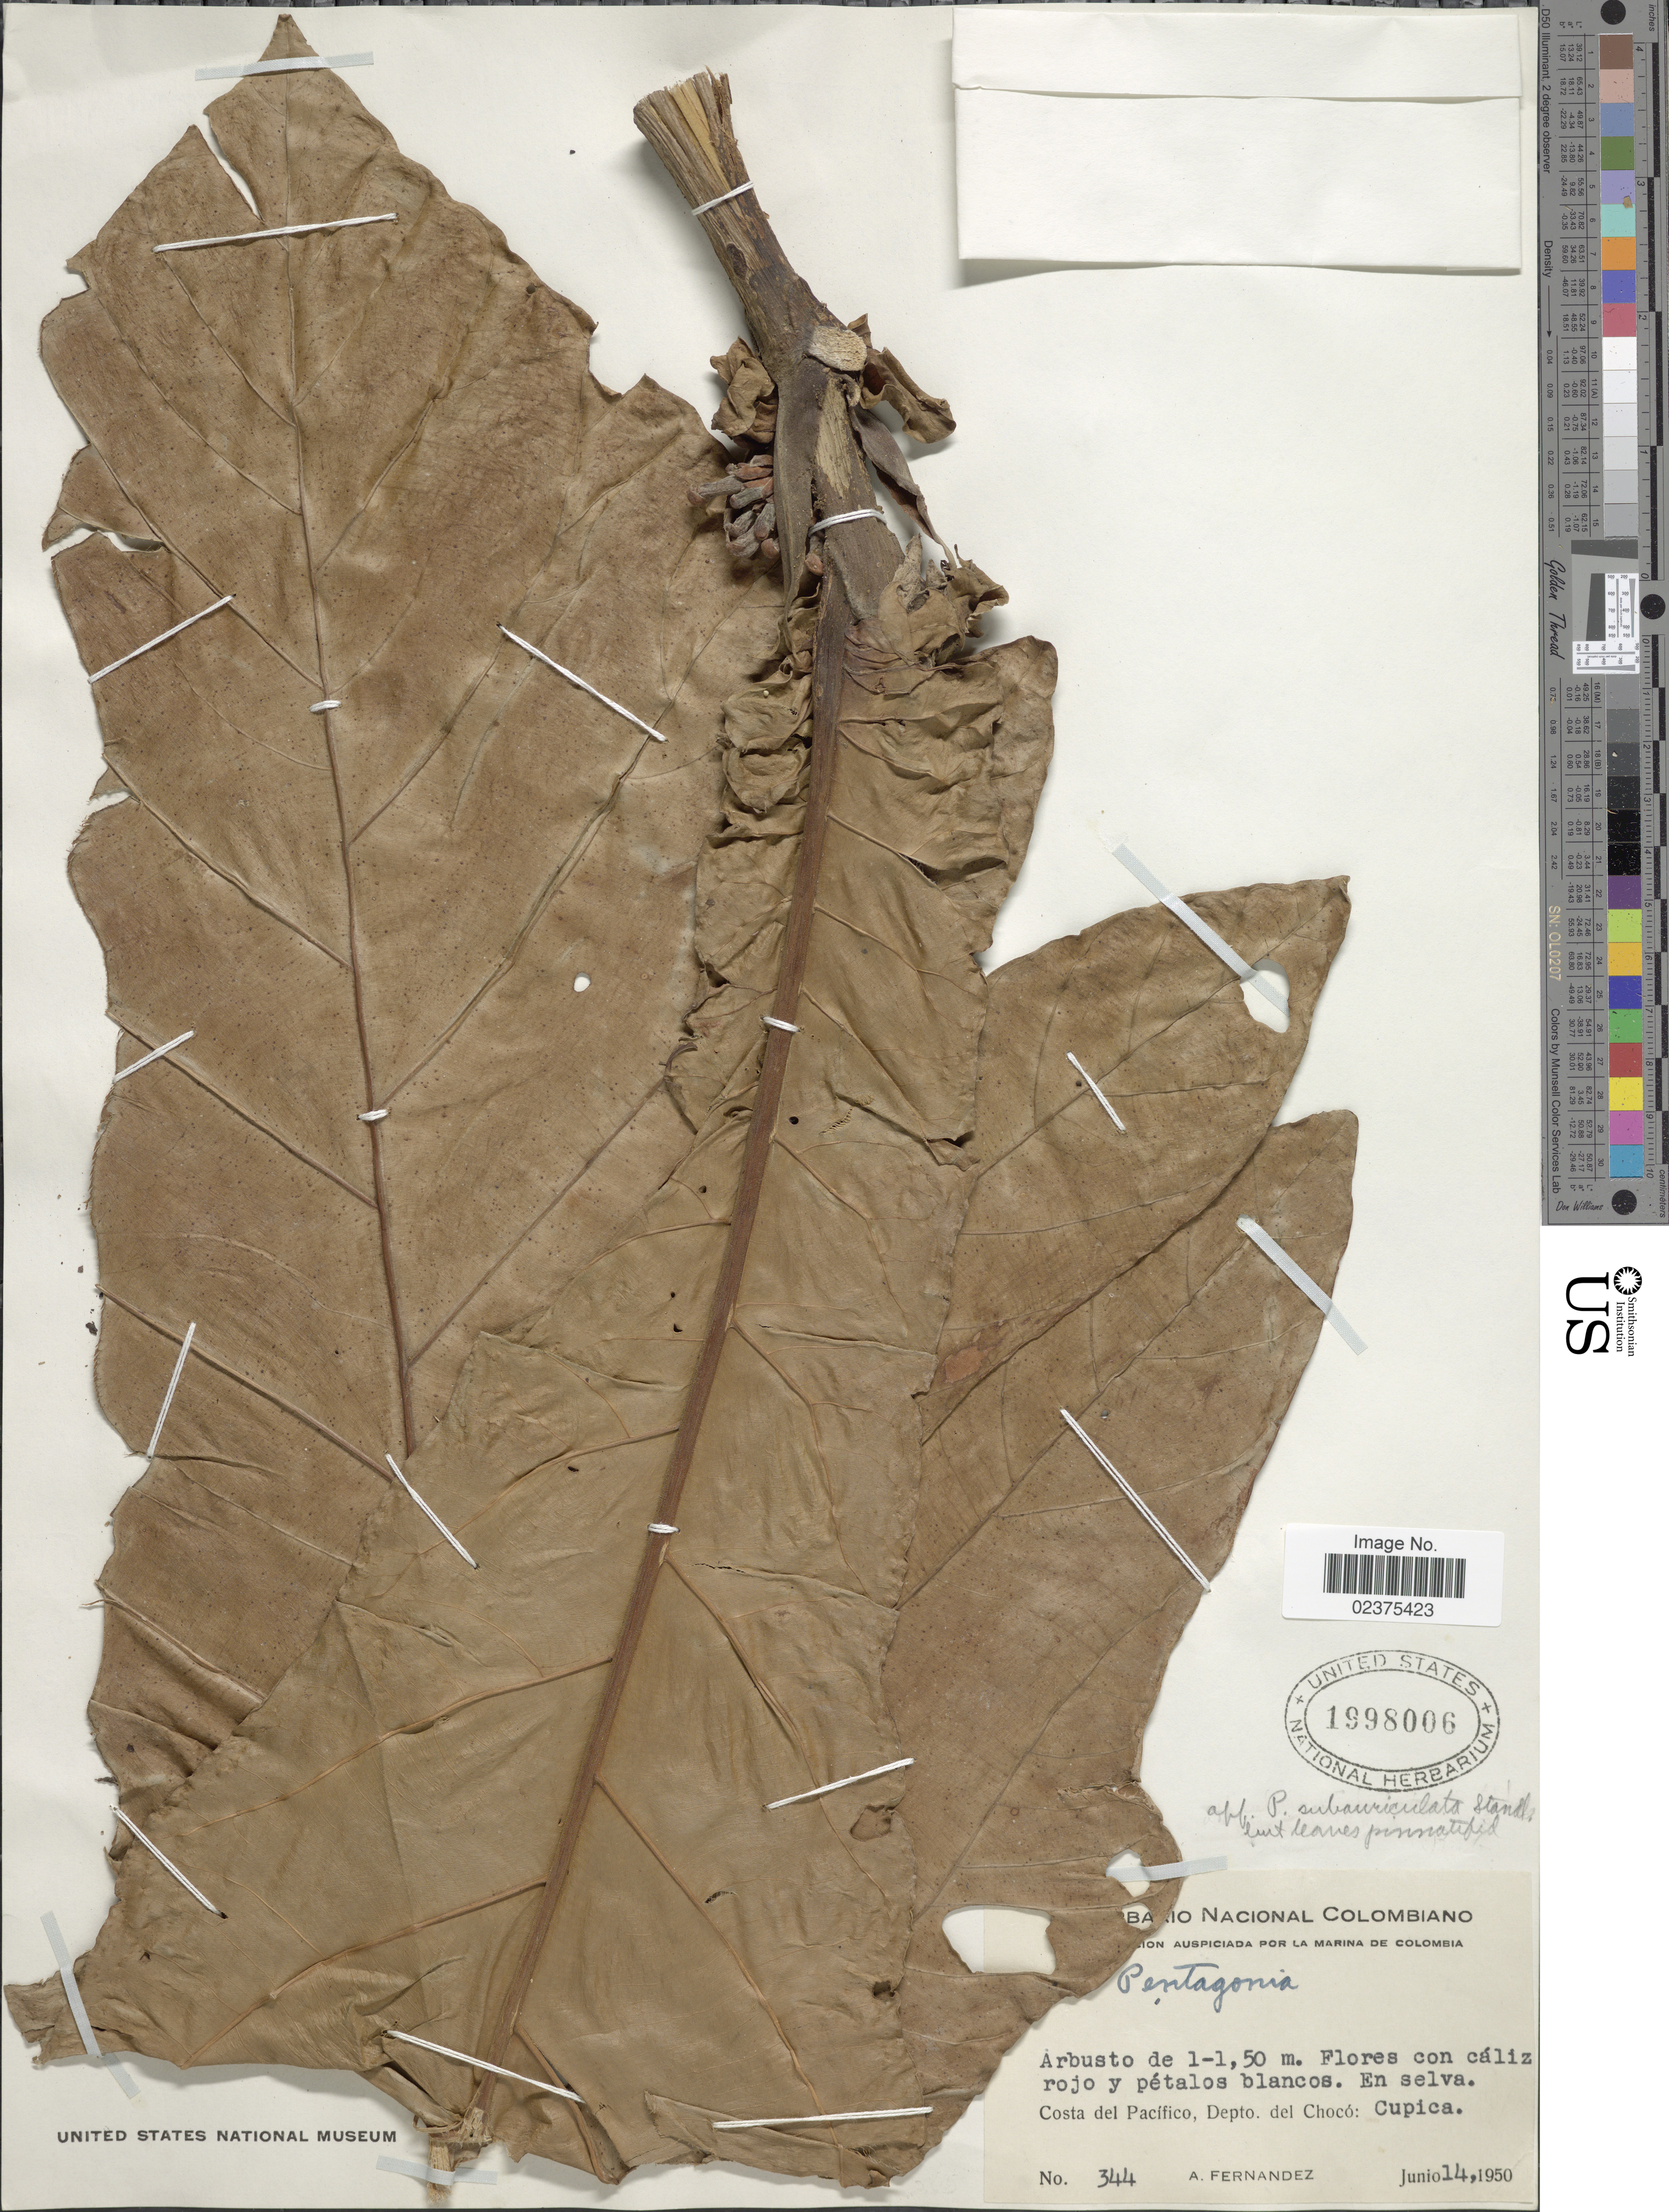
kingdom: Plantae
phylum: Tracheophyta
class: Magnoliopsida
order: Gentianales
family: Rubiaceae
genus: Pentagonia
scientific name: Pentagonia subauriculata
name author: Standl.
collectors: A. Fernandez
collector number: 344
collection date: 1950-06-14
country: Colombia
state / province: Chocó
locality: Costa del Pacifico, Depto. del Choco: Cupica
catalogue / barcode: US 1998006